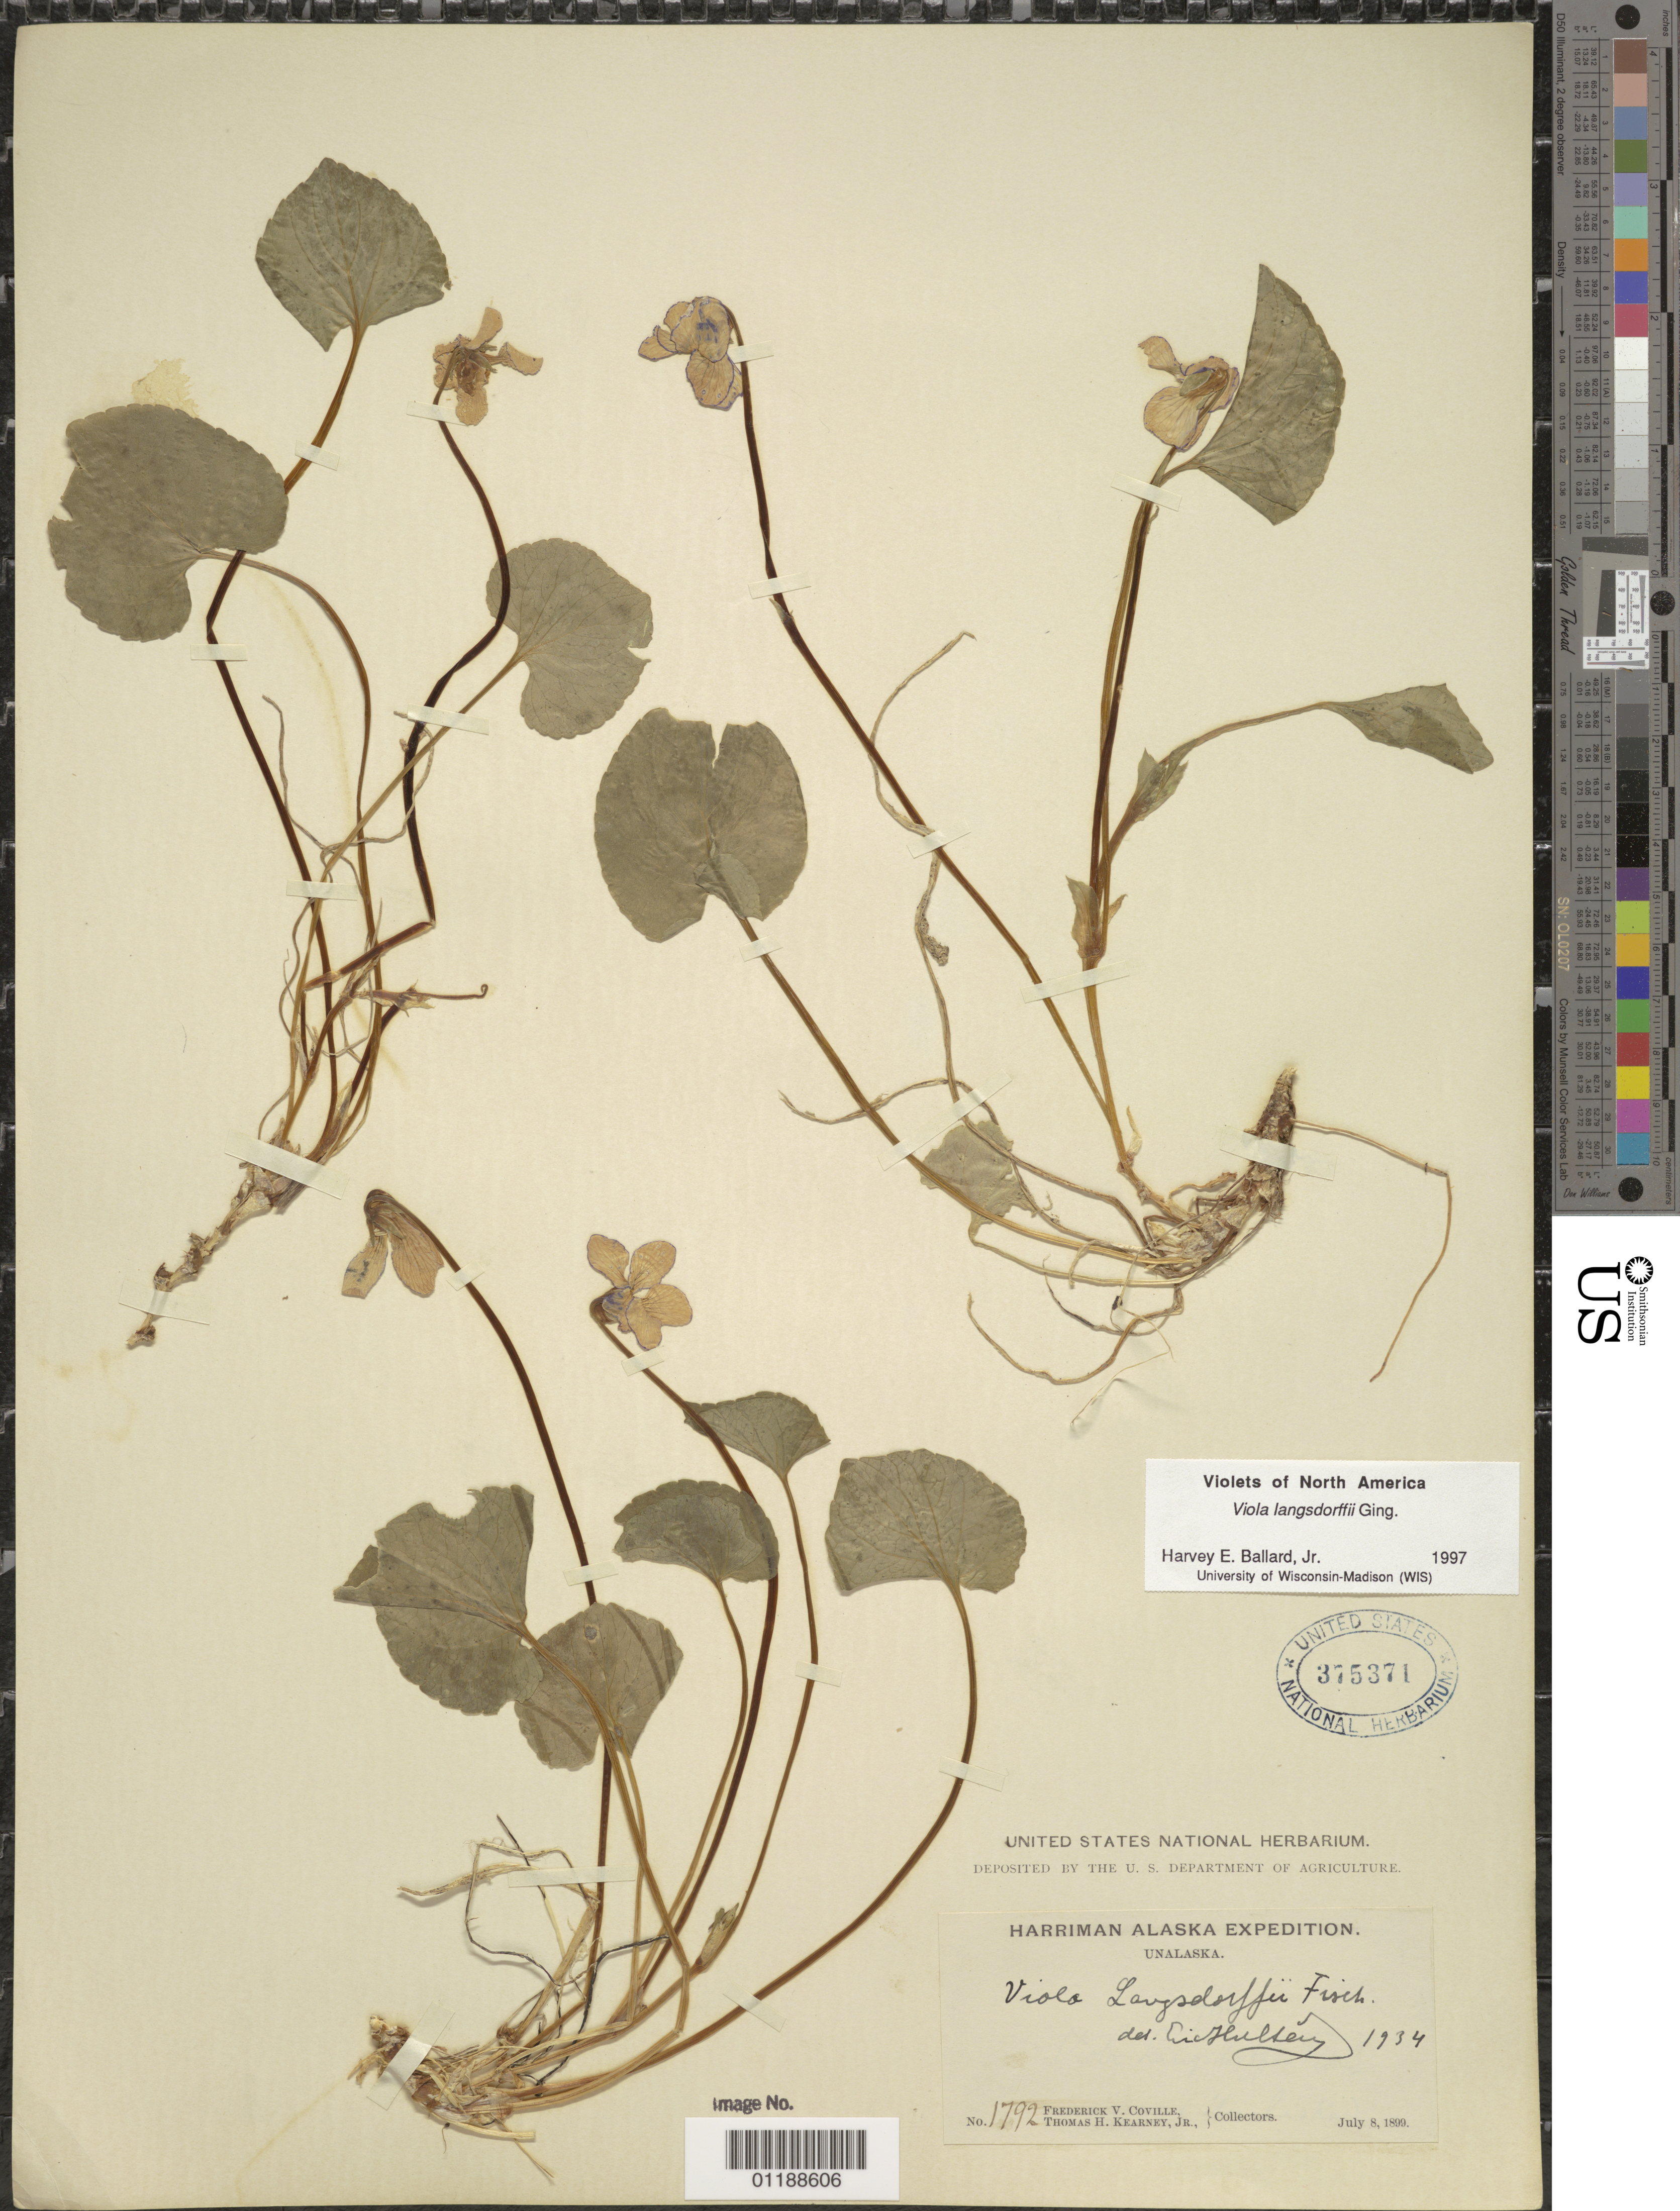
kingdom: Plantae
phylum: Tracheophyta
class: Magnoliopsida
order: Malpighiales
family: Violaceae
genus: Viola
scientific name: Viola langsdorffii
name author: Fisch. ex Ging.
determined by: Ballard, Harvey E.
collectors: F. V. Coville & F. Funston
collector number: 1792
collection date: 1899-07-08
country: United States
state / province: Alaska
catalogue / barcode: US 375371